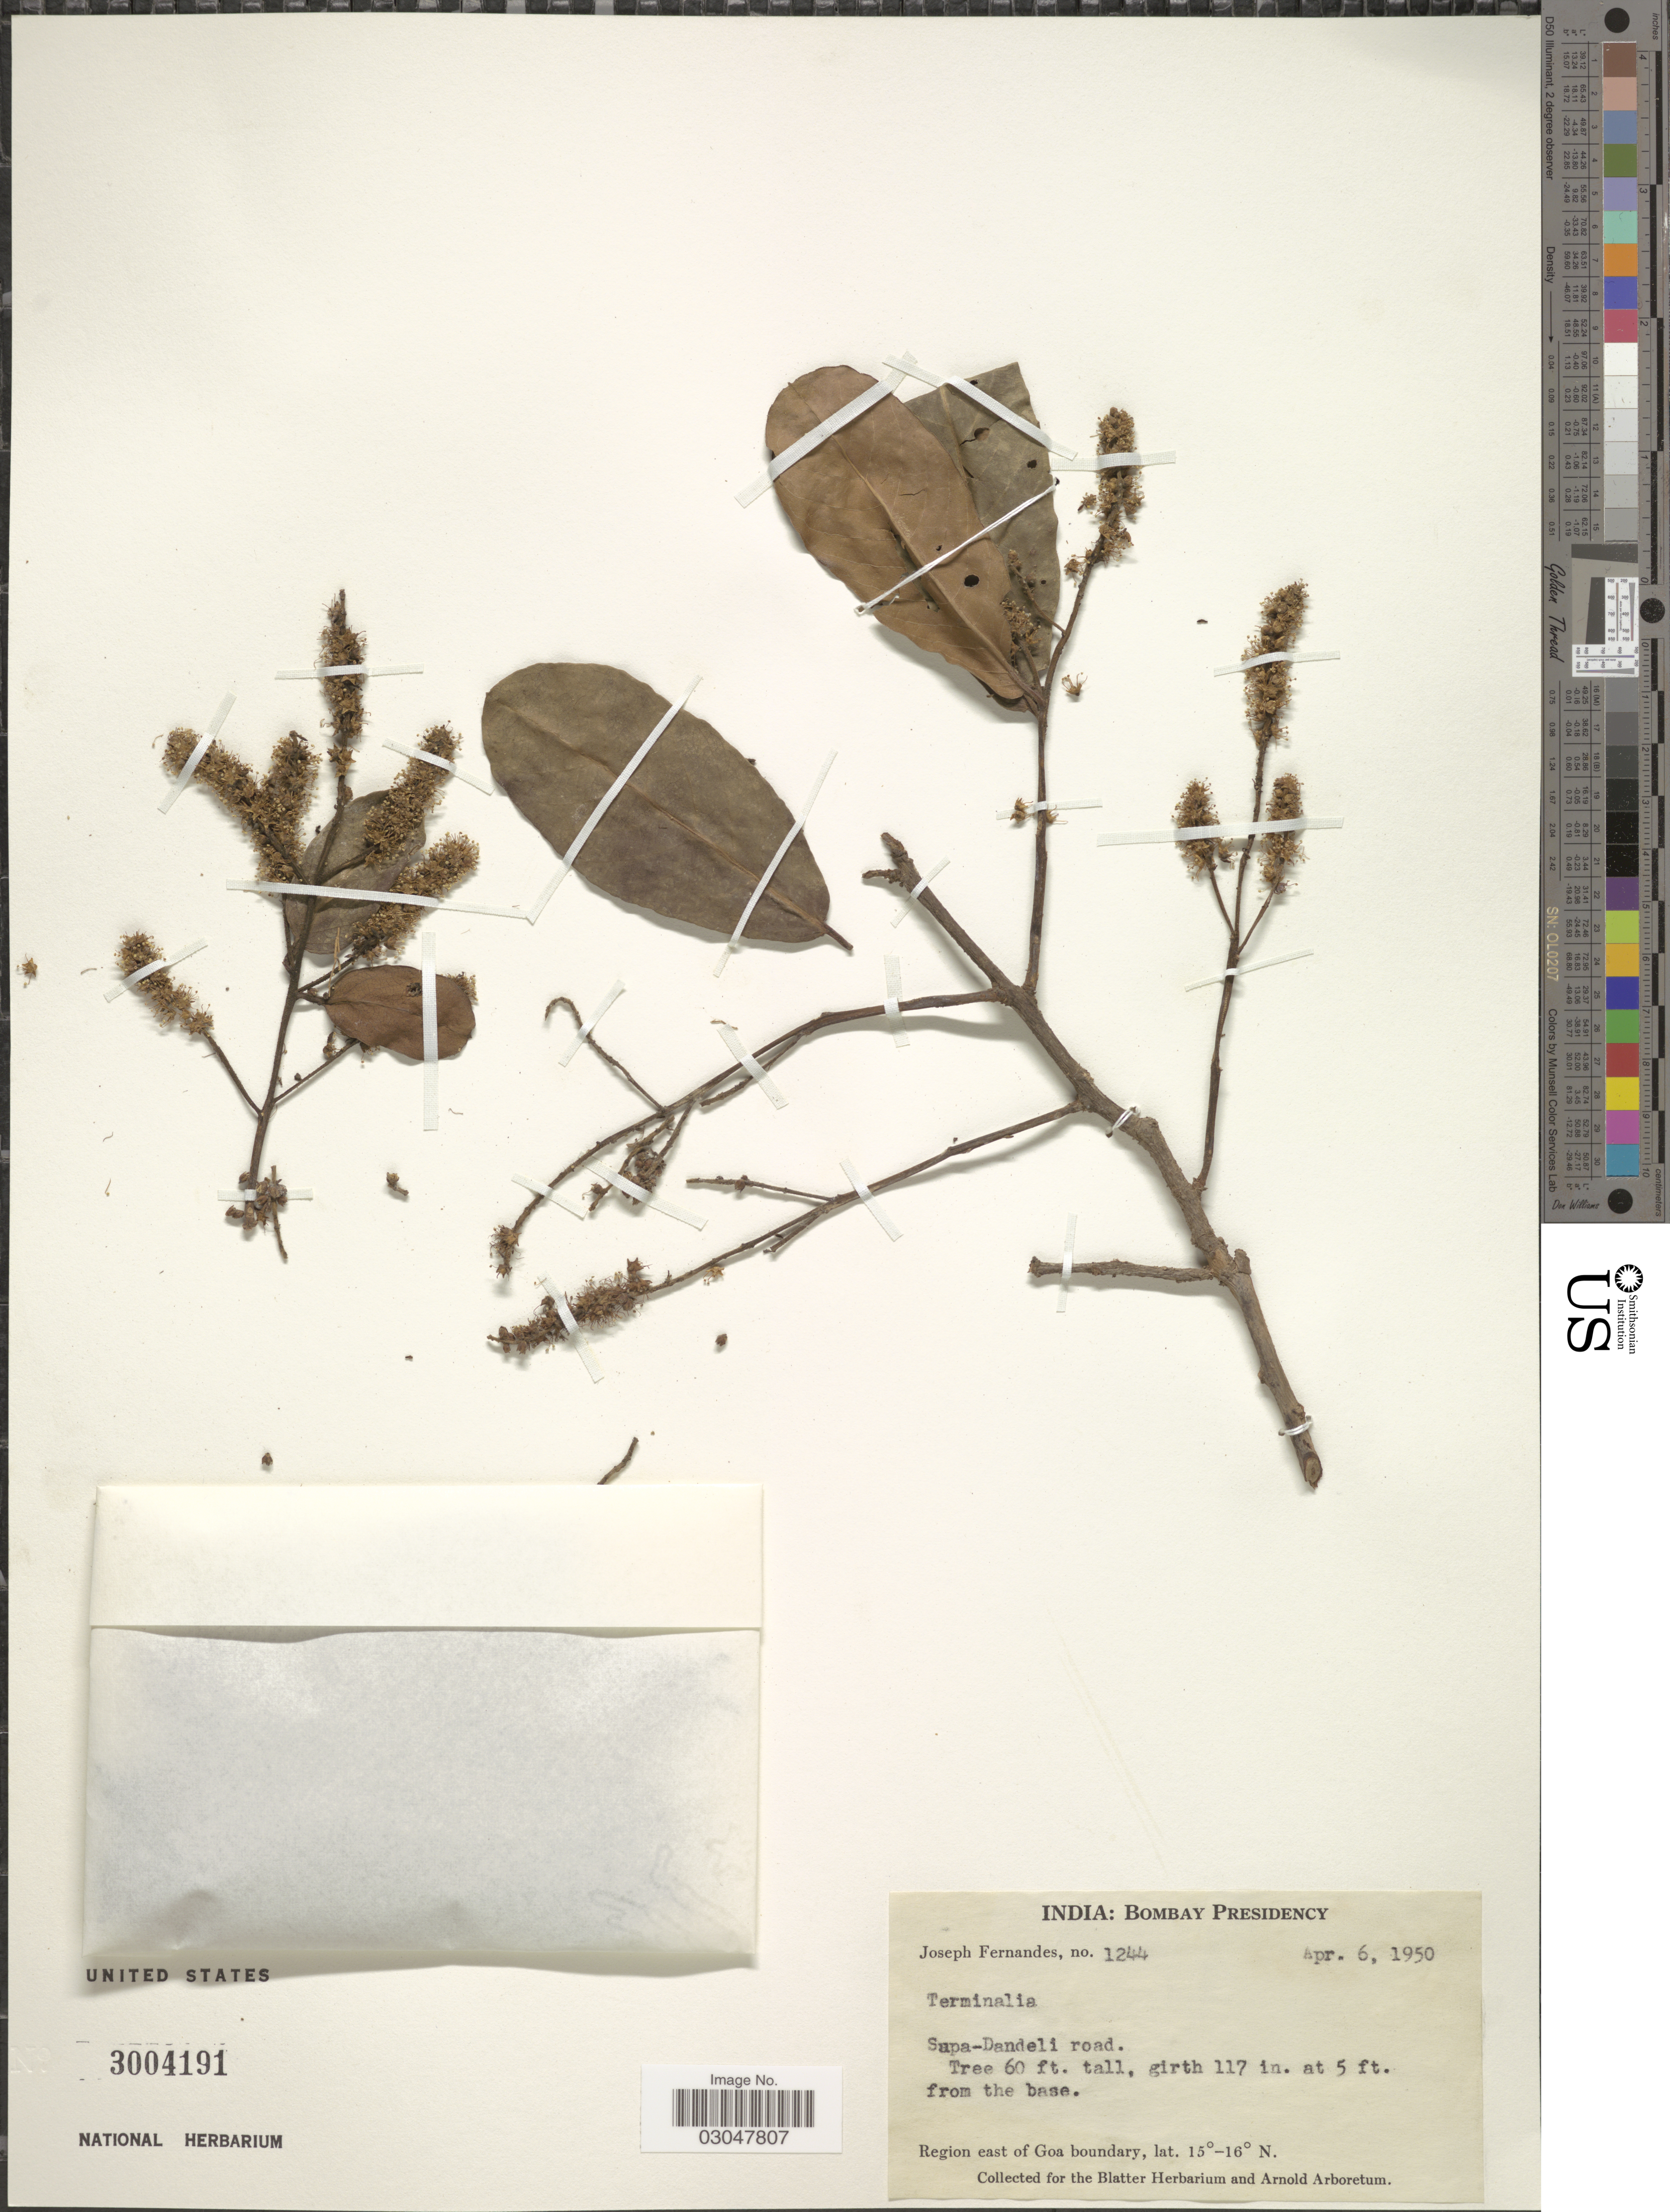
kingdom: Plantae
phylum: Tracheophyta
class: Magnoliopsida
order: Myrtales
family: Combretaceae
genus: Terminalia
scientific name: Terminalia sp.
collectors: J. Fernandes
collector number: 1244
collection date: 1950-04-06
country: India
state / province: Karnataka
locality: Bombay Presidency. Supa-Dandeli road. Region east of Goa boundary.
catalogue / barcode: US 3004191